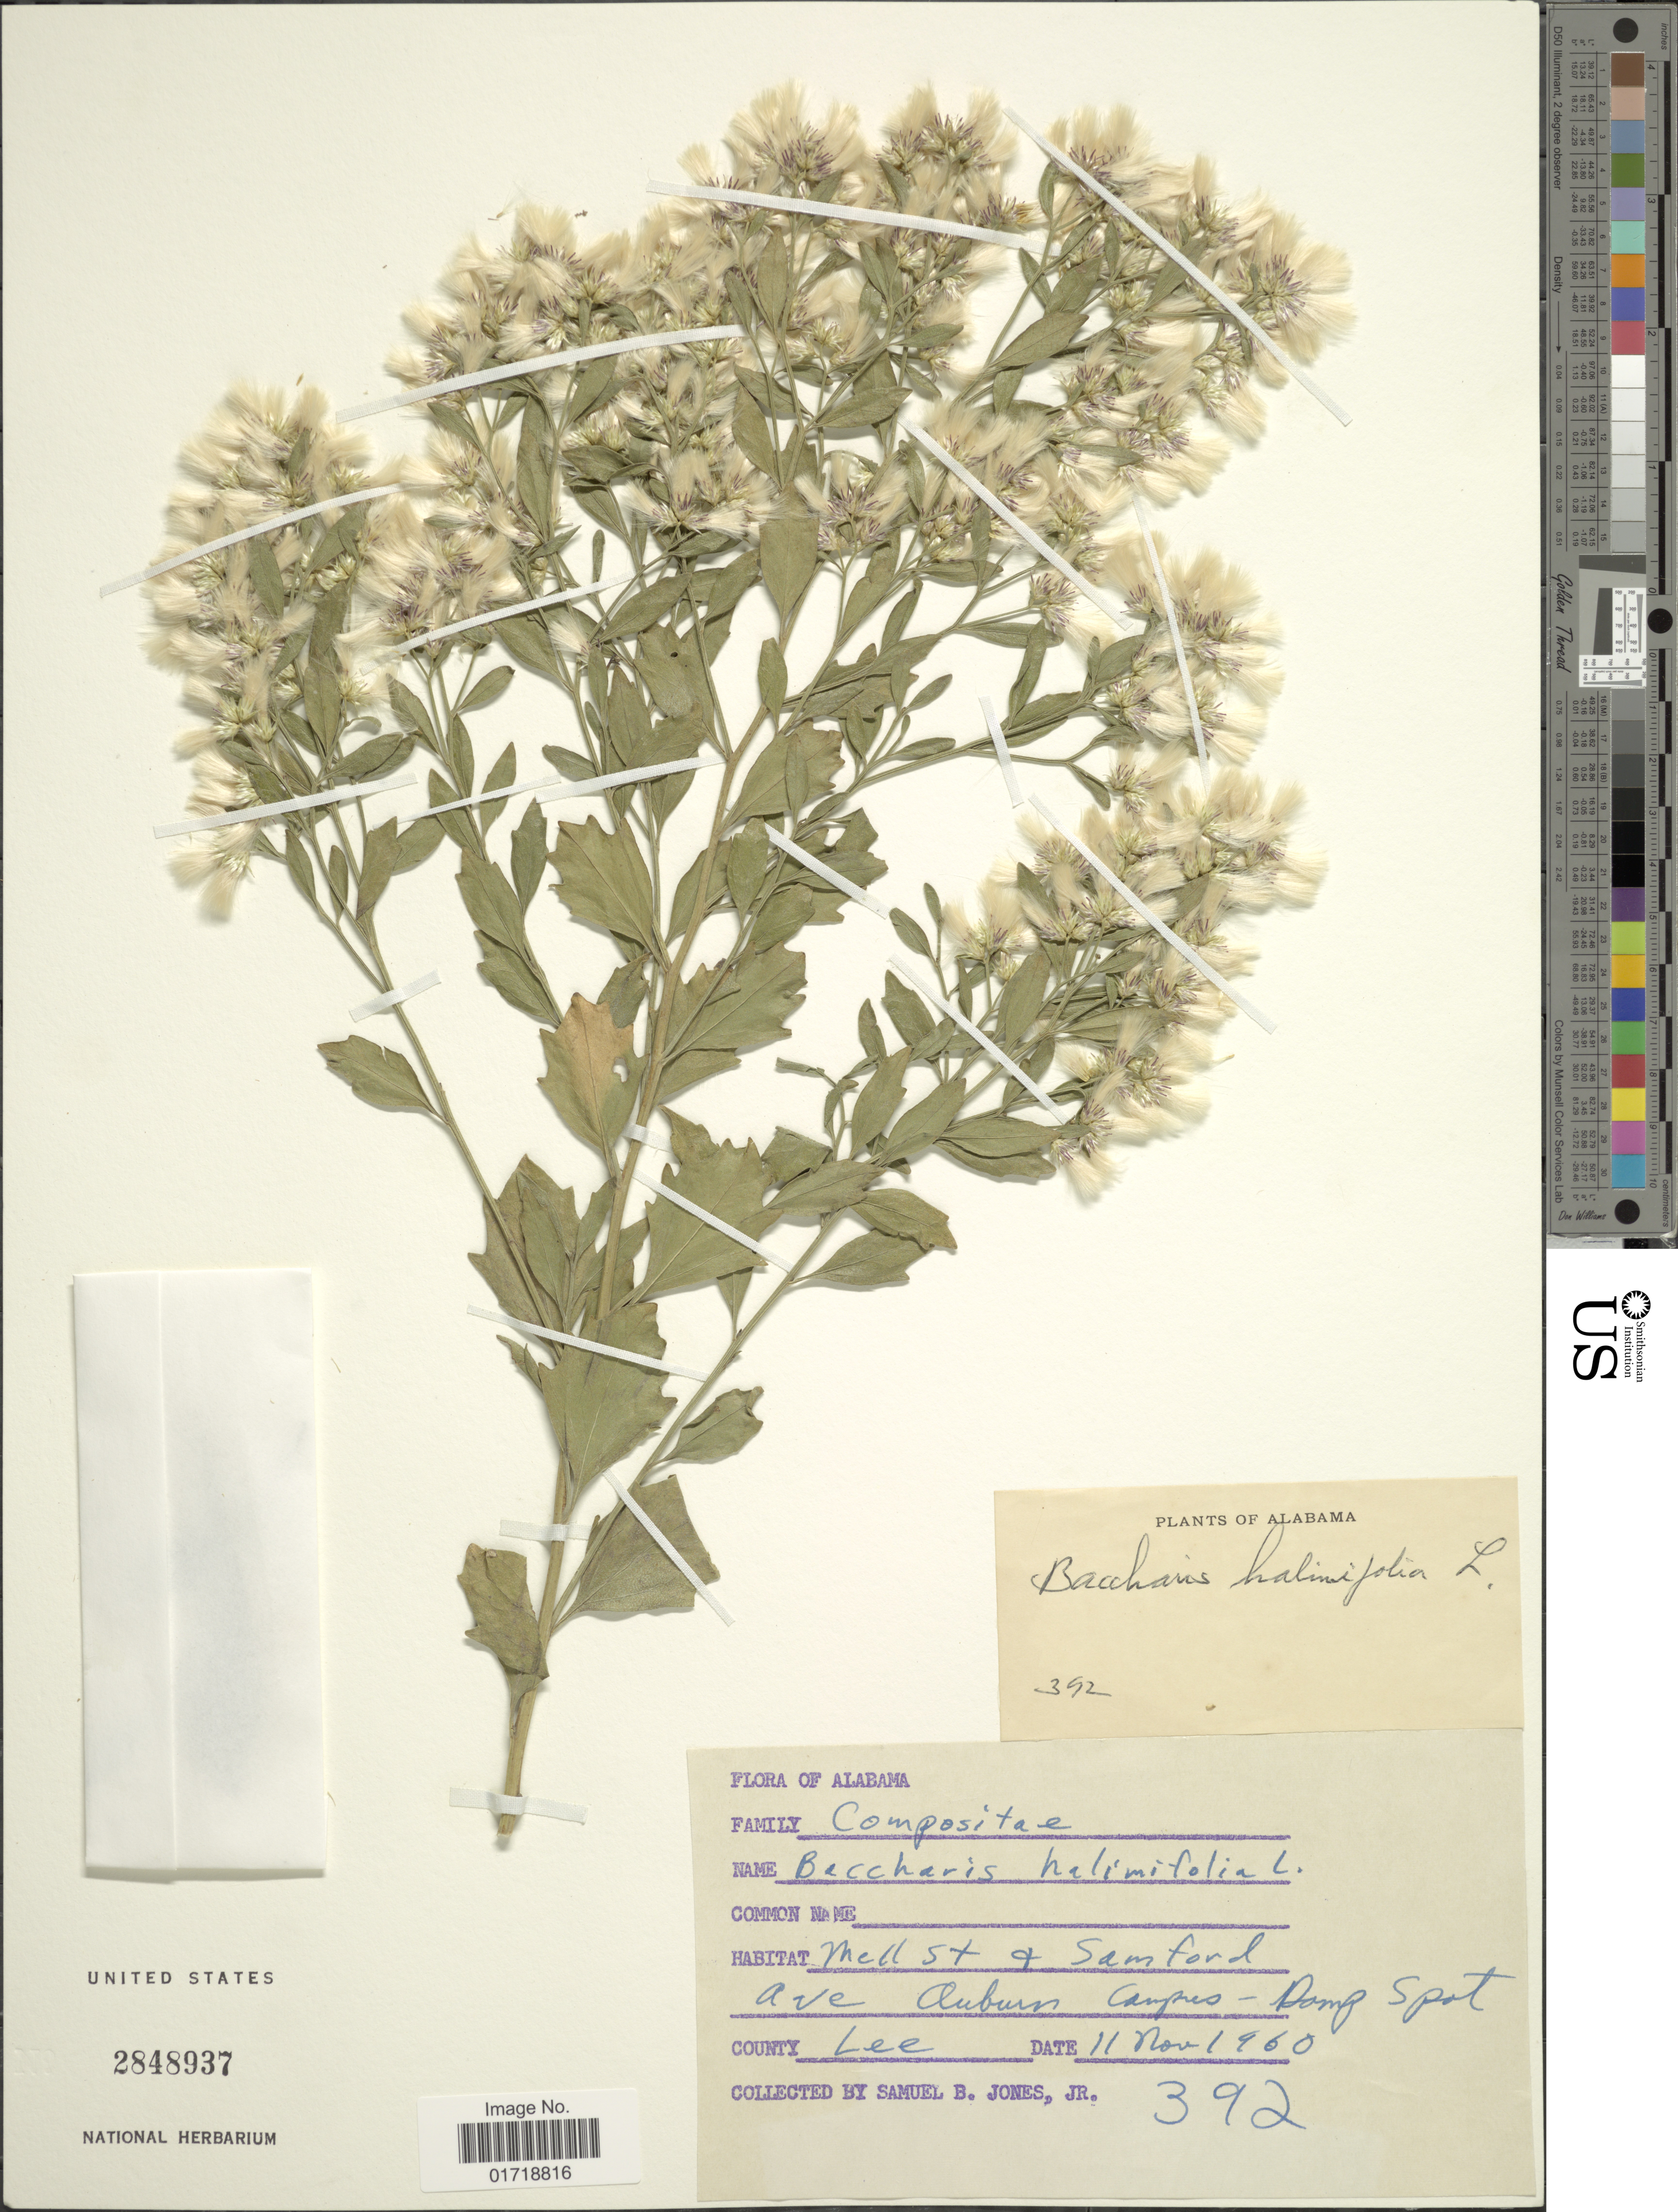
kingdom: Plantae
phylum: Tracheophyta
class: Magnoliopsida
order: Asterales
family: Asteraceae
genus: Baccharis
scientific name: Baccharis halimifolia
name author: L.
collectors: S. B. Jones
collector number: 392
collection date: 1960-11-11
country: United States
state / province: Alabama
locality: Mell St & Samford, Ave Auburn Campus, County Lee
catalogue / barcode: US 2848937